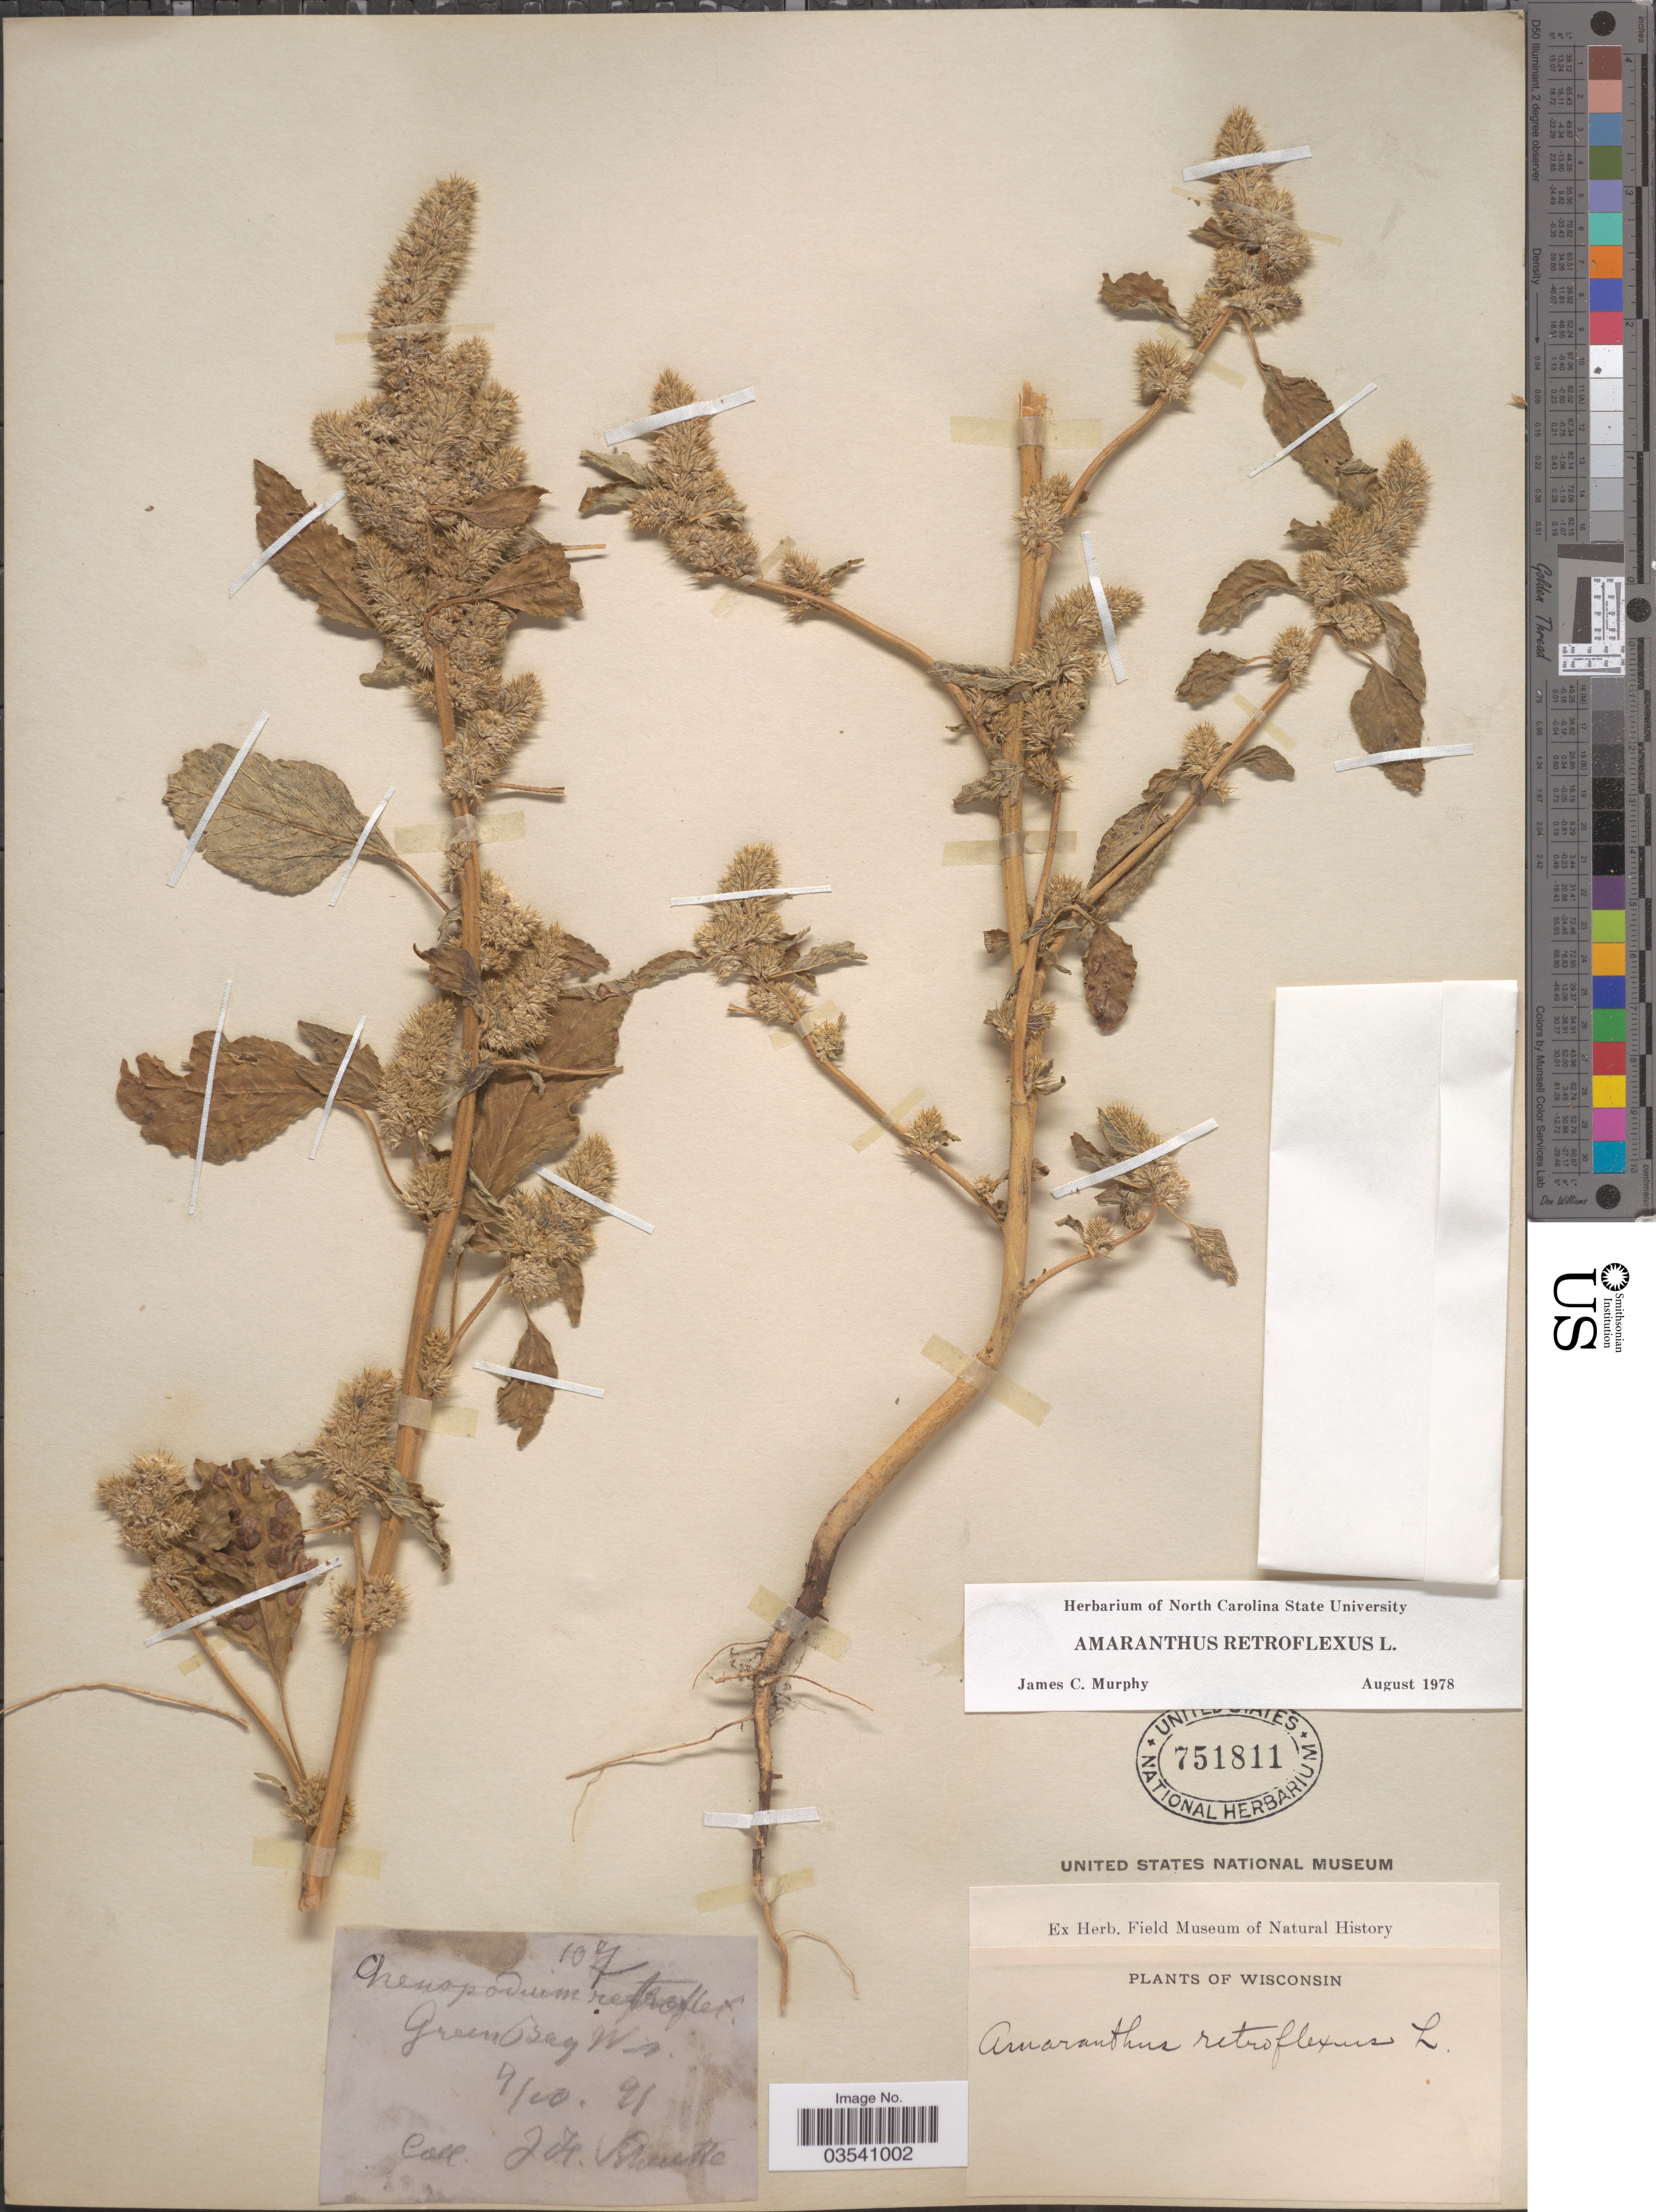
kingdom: Plantae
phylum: Tracheophyta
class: Magnoliopsida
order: Caryophyllales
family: Amaranthaceae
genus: Amaranthus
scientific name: Amaranthus retroflexus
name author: L.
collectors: J. H. Schuette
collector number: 107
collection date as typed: Transcribed d/m/y: 10/4/91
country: United States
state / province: Wisconsin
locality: Green Bay.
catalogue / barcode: US 751811